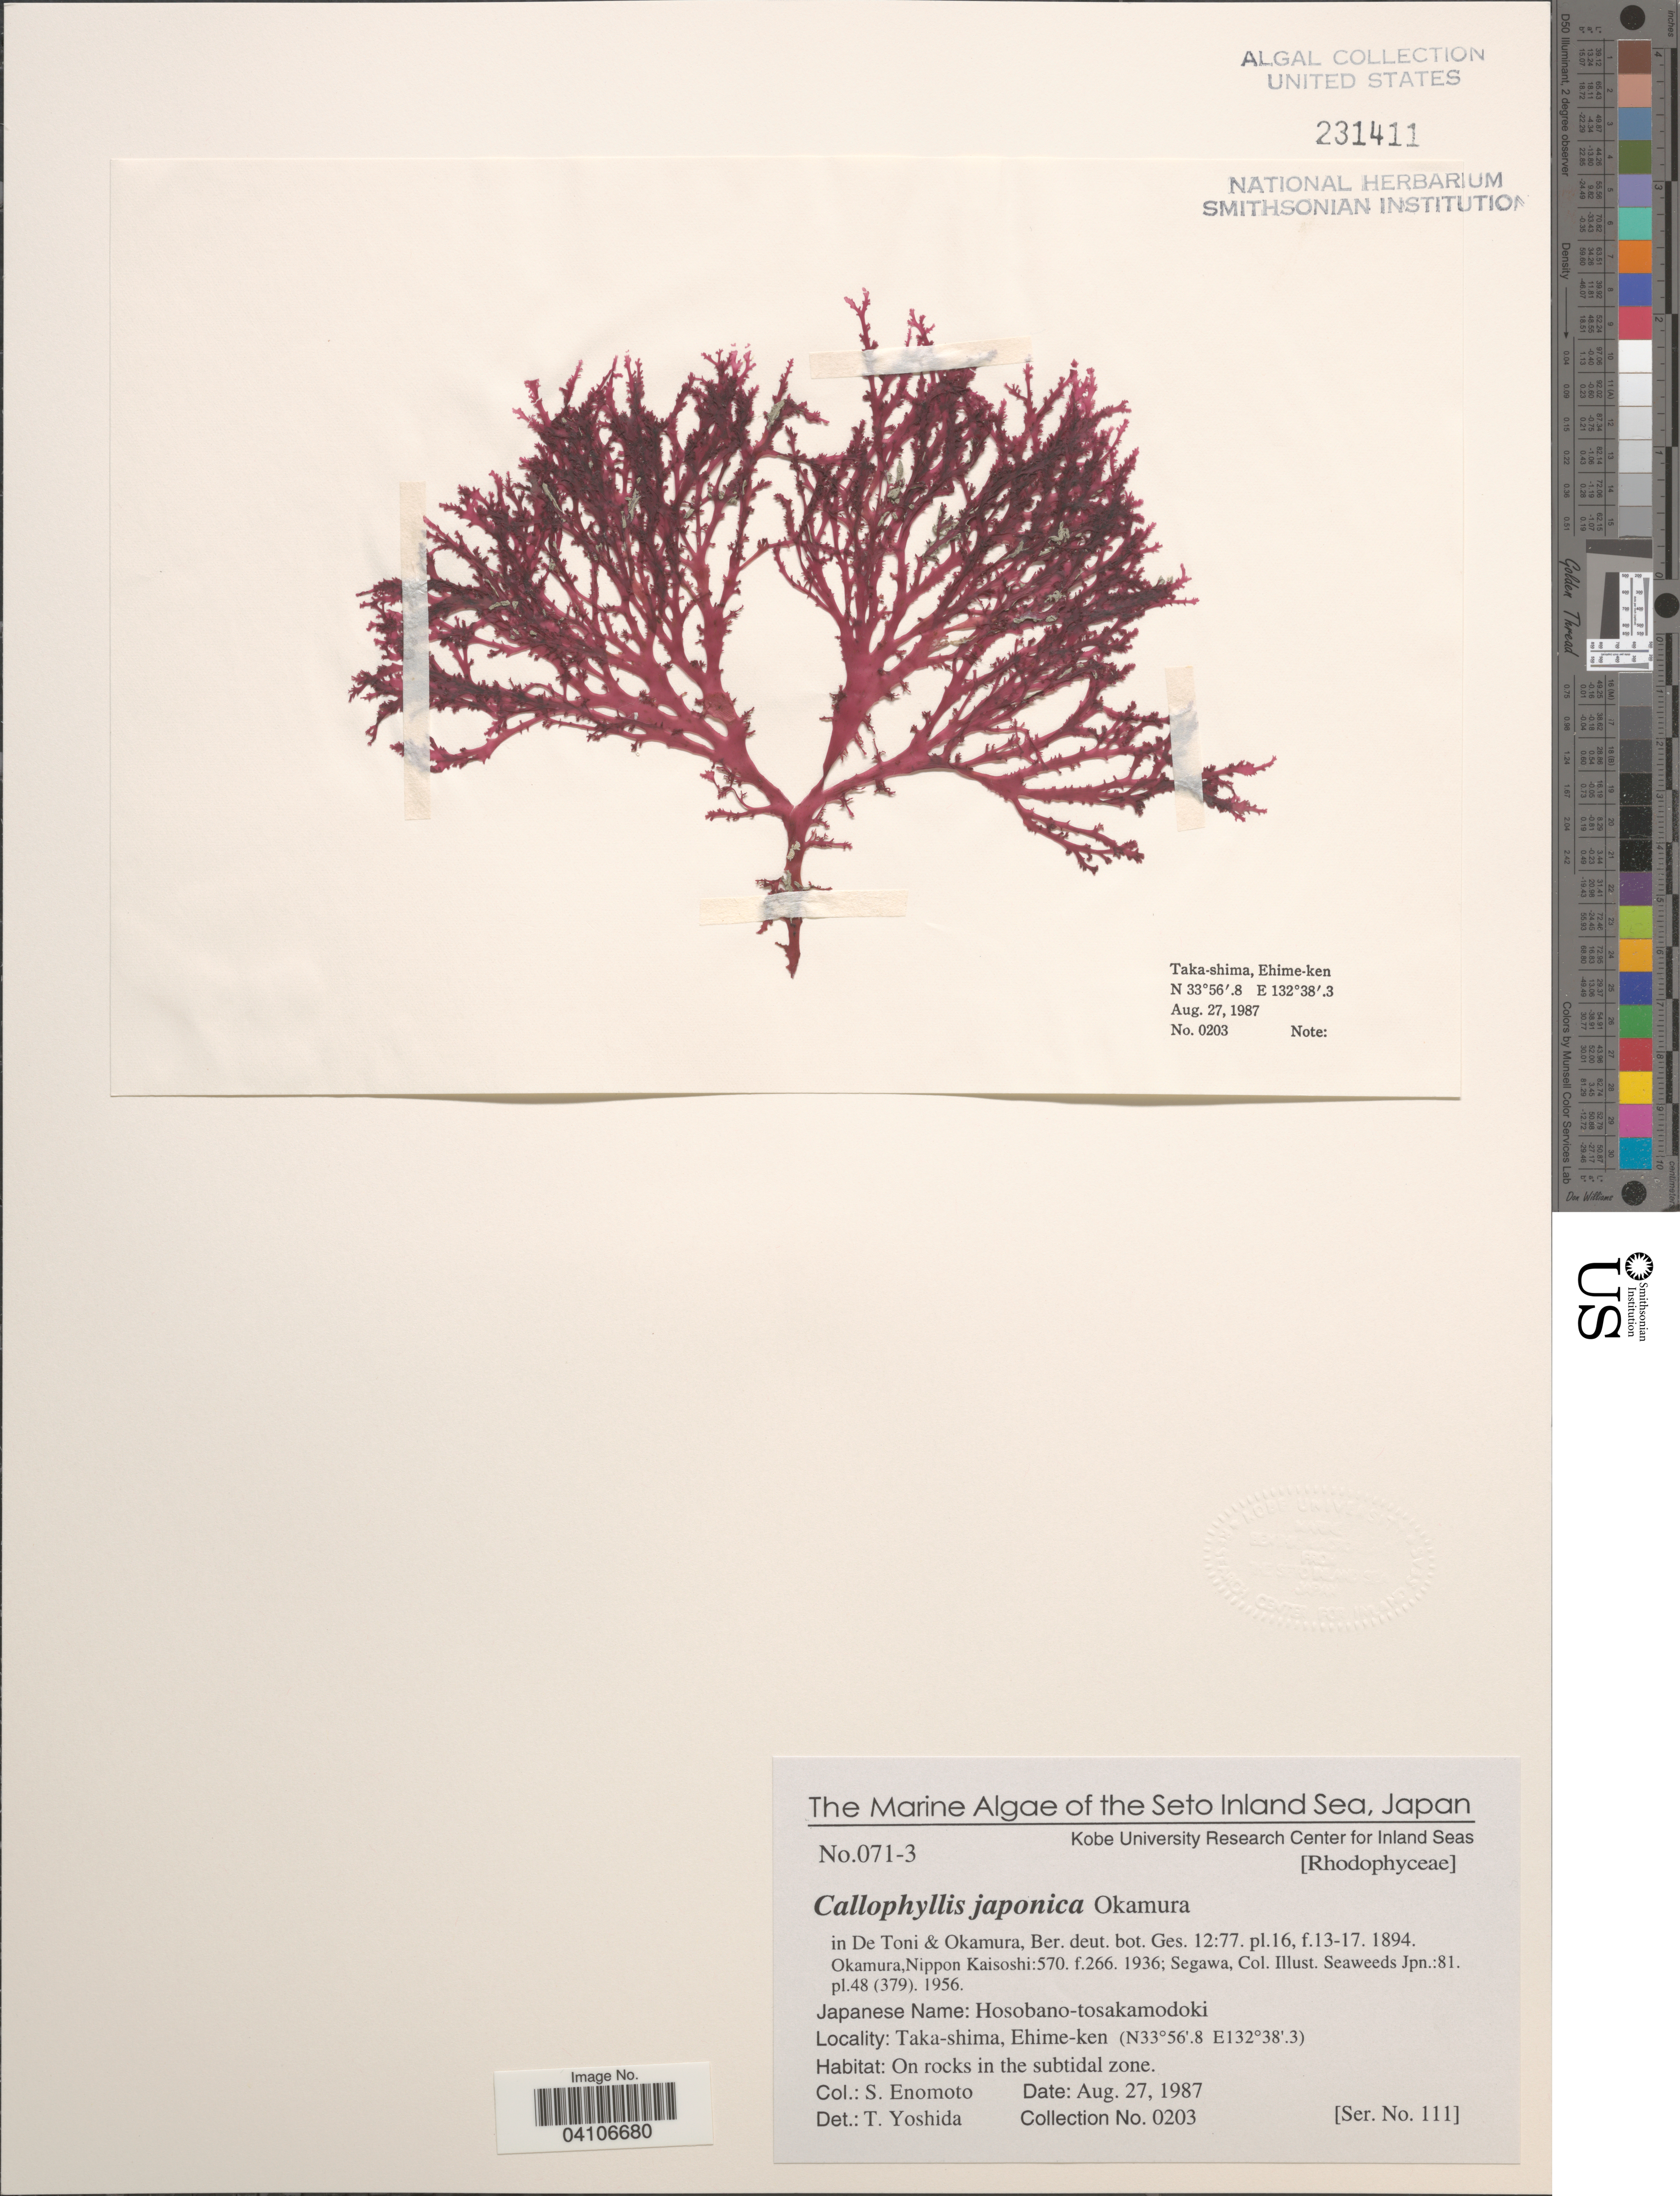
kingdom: Plantae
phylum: Rhodophyta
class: Florideophyceae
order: Gigartinales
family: Kallymeniaceae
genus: Callophyllis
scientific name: Callophyllis japonica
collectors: S. Enomoto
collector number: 0203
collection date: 1987-08-27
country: Japan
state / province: Ehime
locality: The Seto Inland Sea. Taka-shima, Ehime-ken.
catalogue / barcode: US 231411